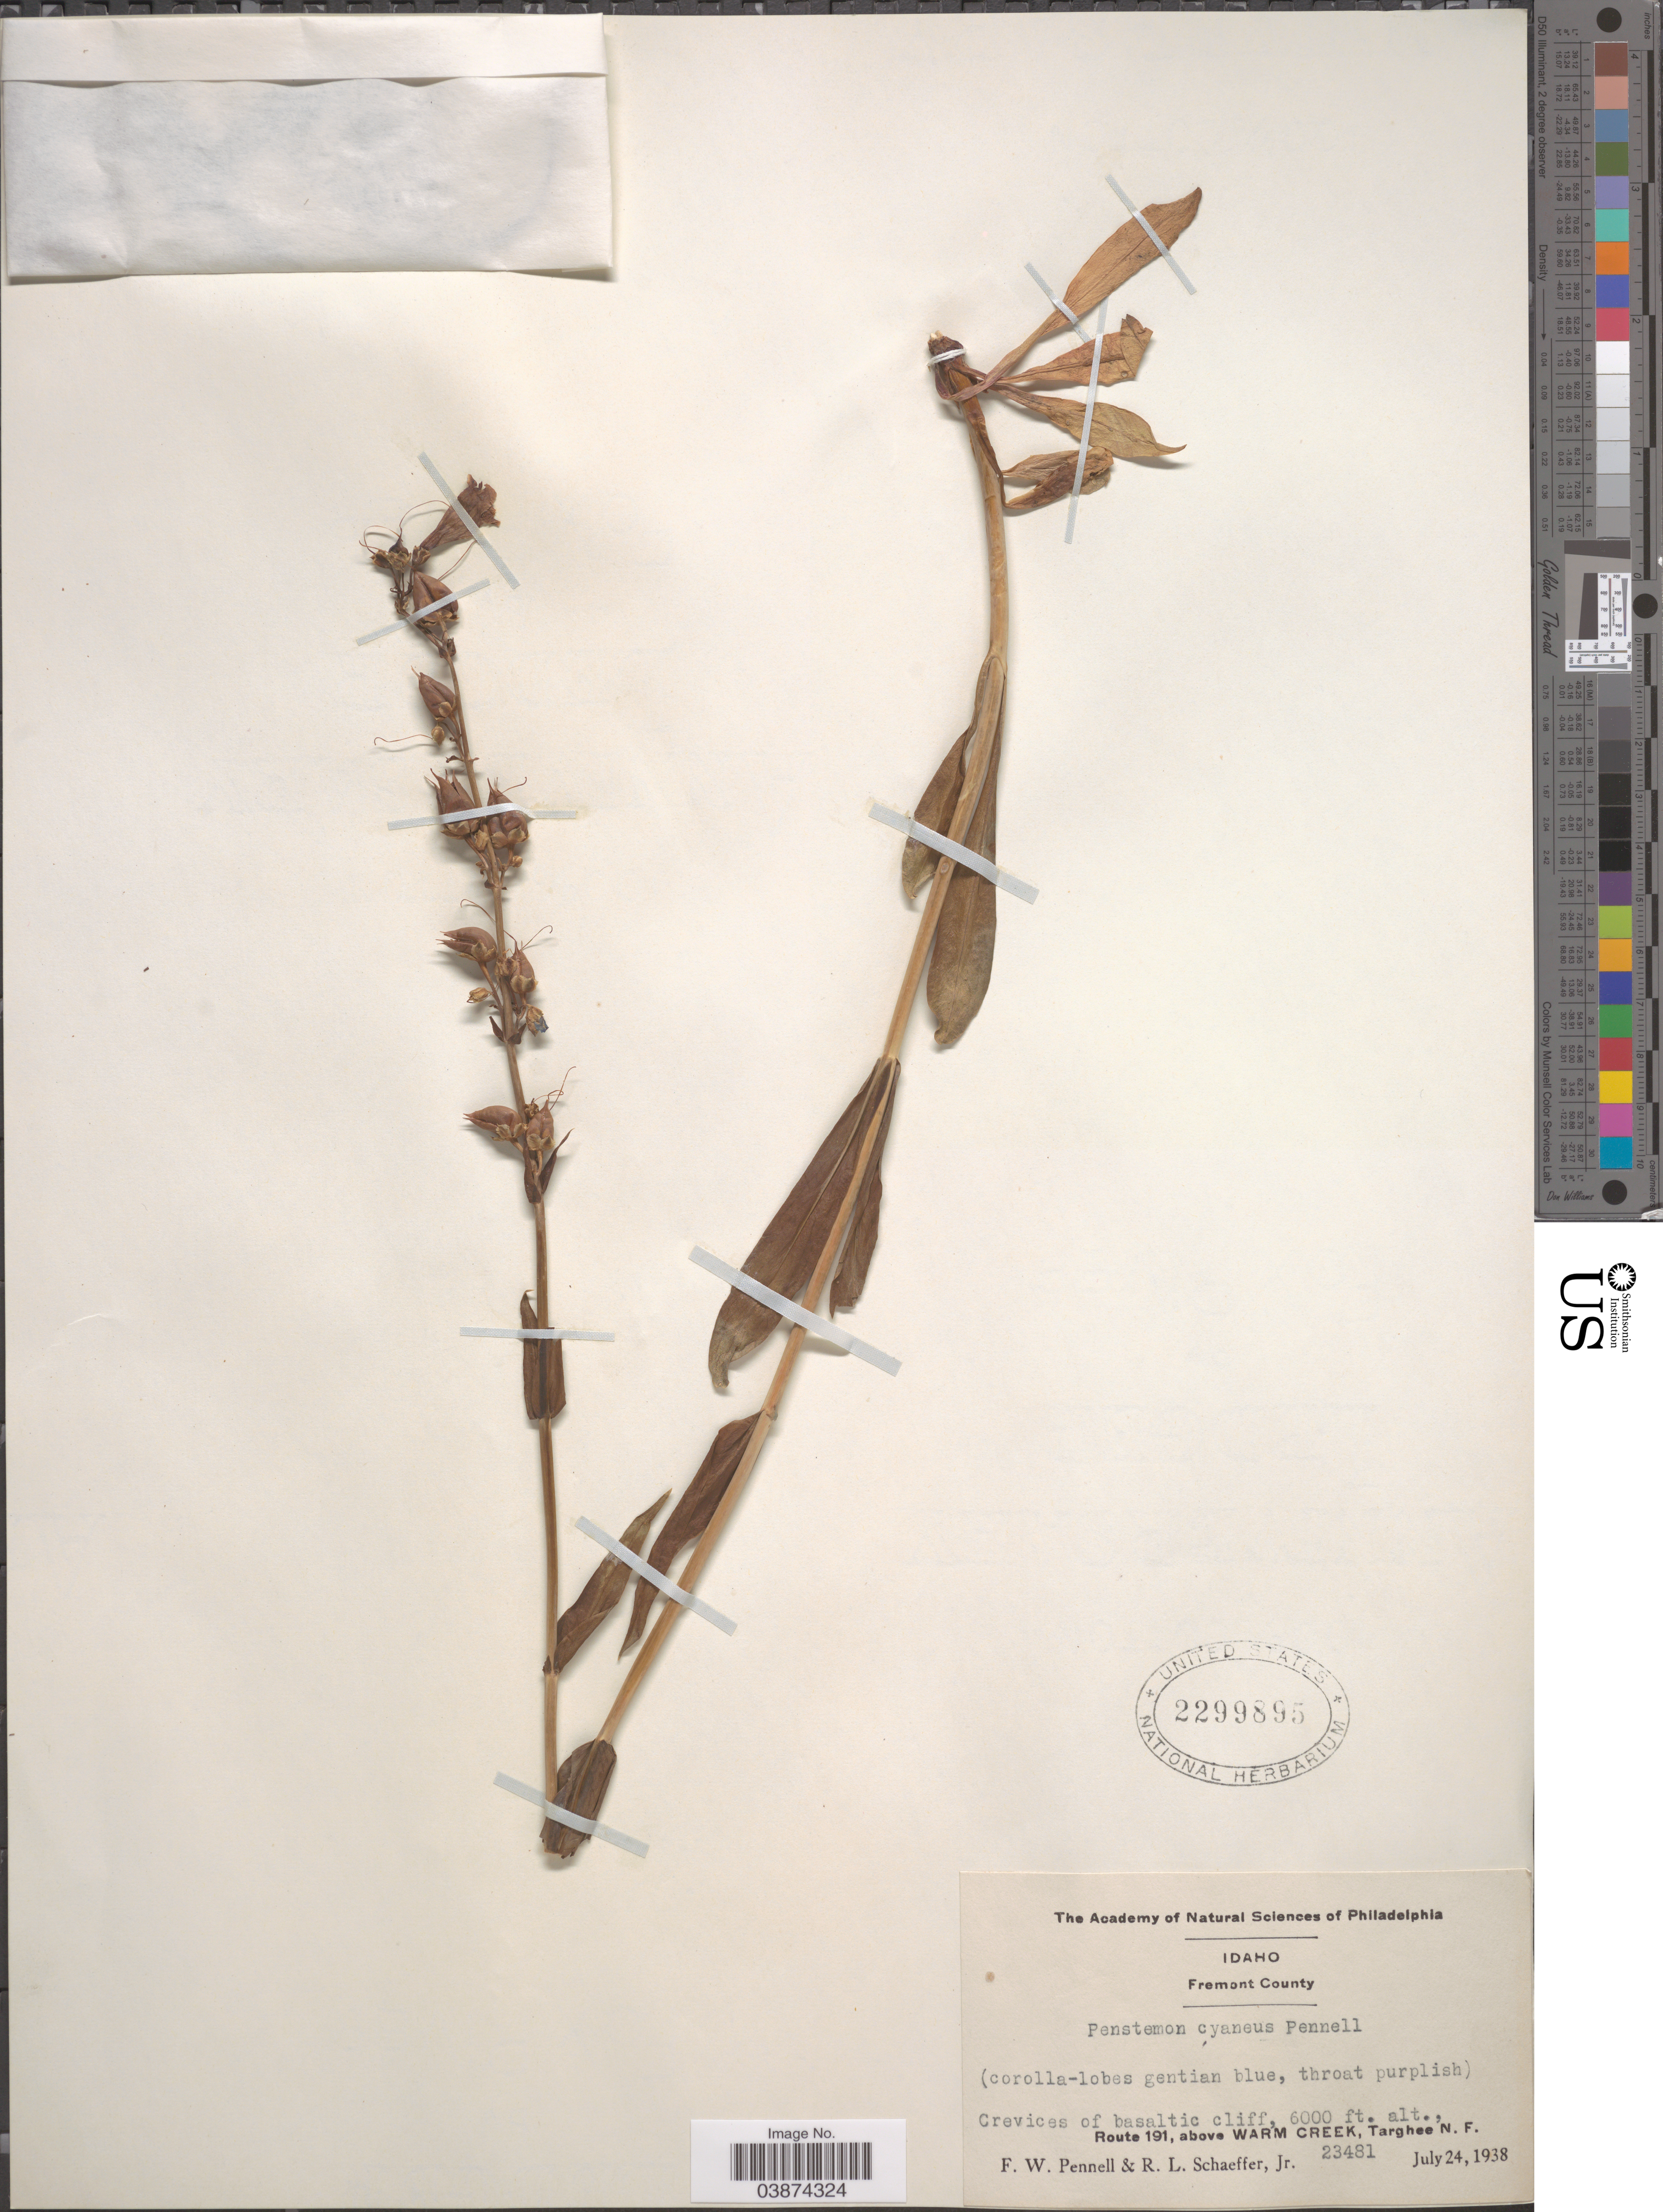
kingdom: Plantae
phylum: Tracheophyta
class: Magnoliopsida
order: Lamiales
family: Plantaginaceae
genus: Penstemon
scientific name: Penstemon cyaneus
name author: Pennell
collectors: F. W. Pennell & R. L. Schaeffer Jr.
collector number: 23481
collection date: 1938-07-24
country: United States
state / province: Idaho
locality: Fremont County. Route 191, above Warm Creek, Targhee N.F.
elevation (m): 1829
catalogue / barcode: US 2299895